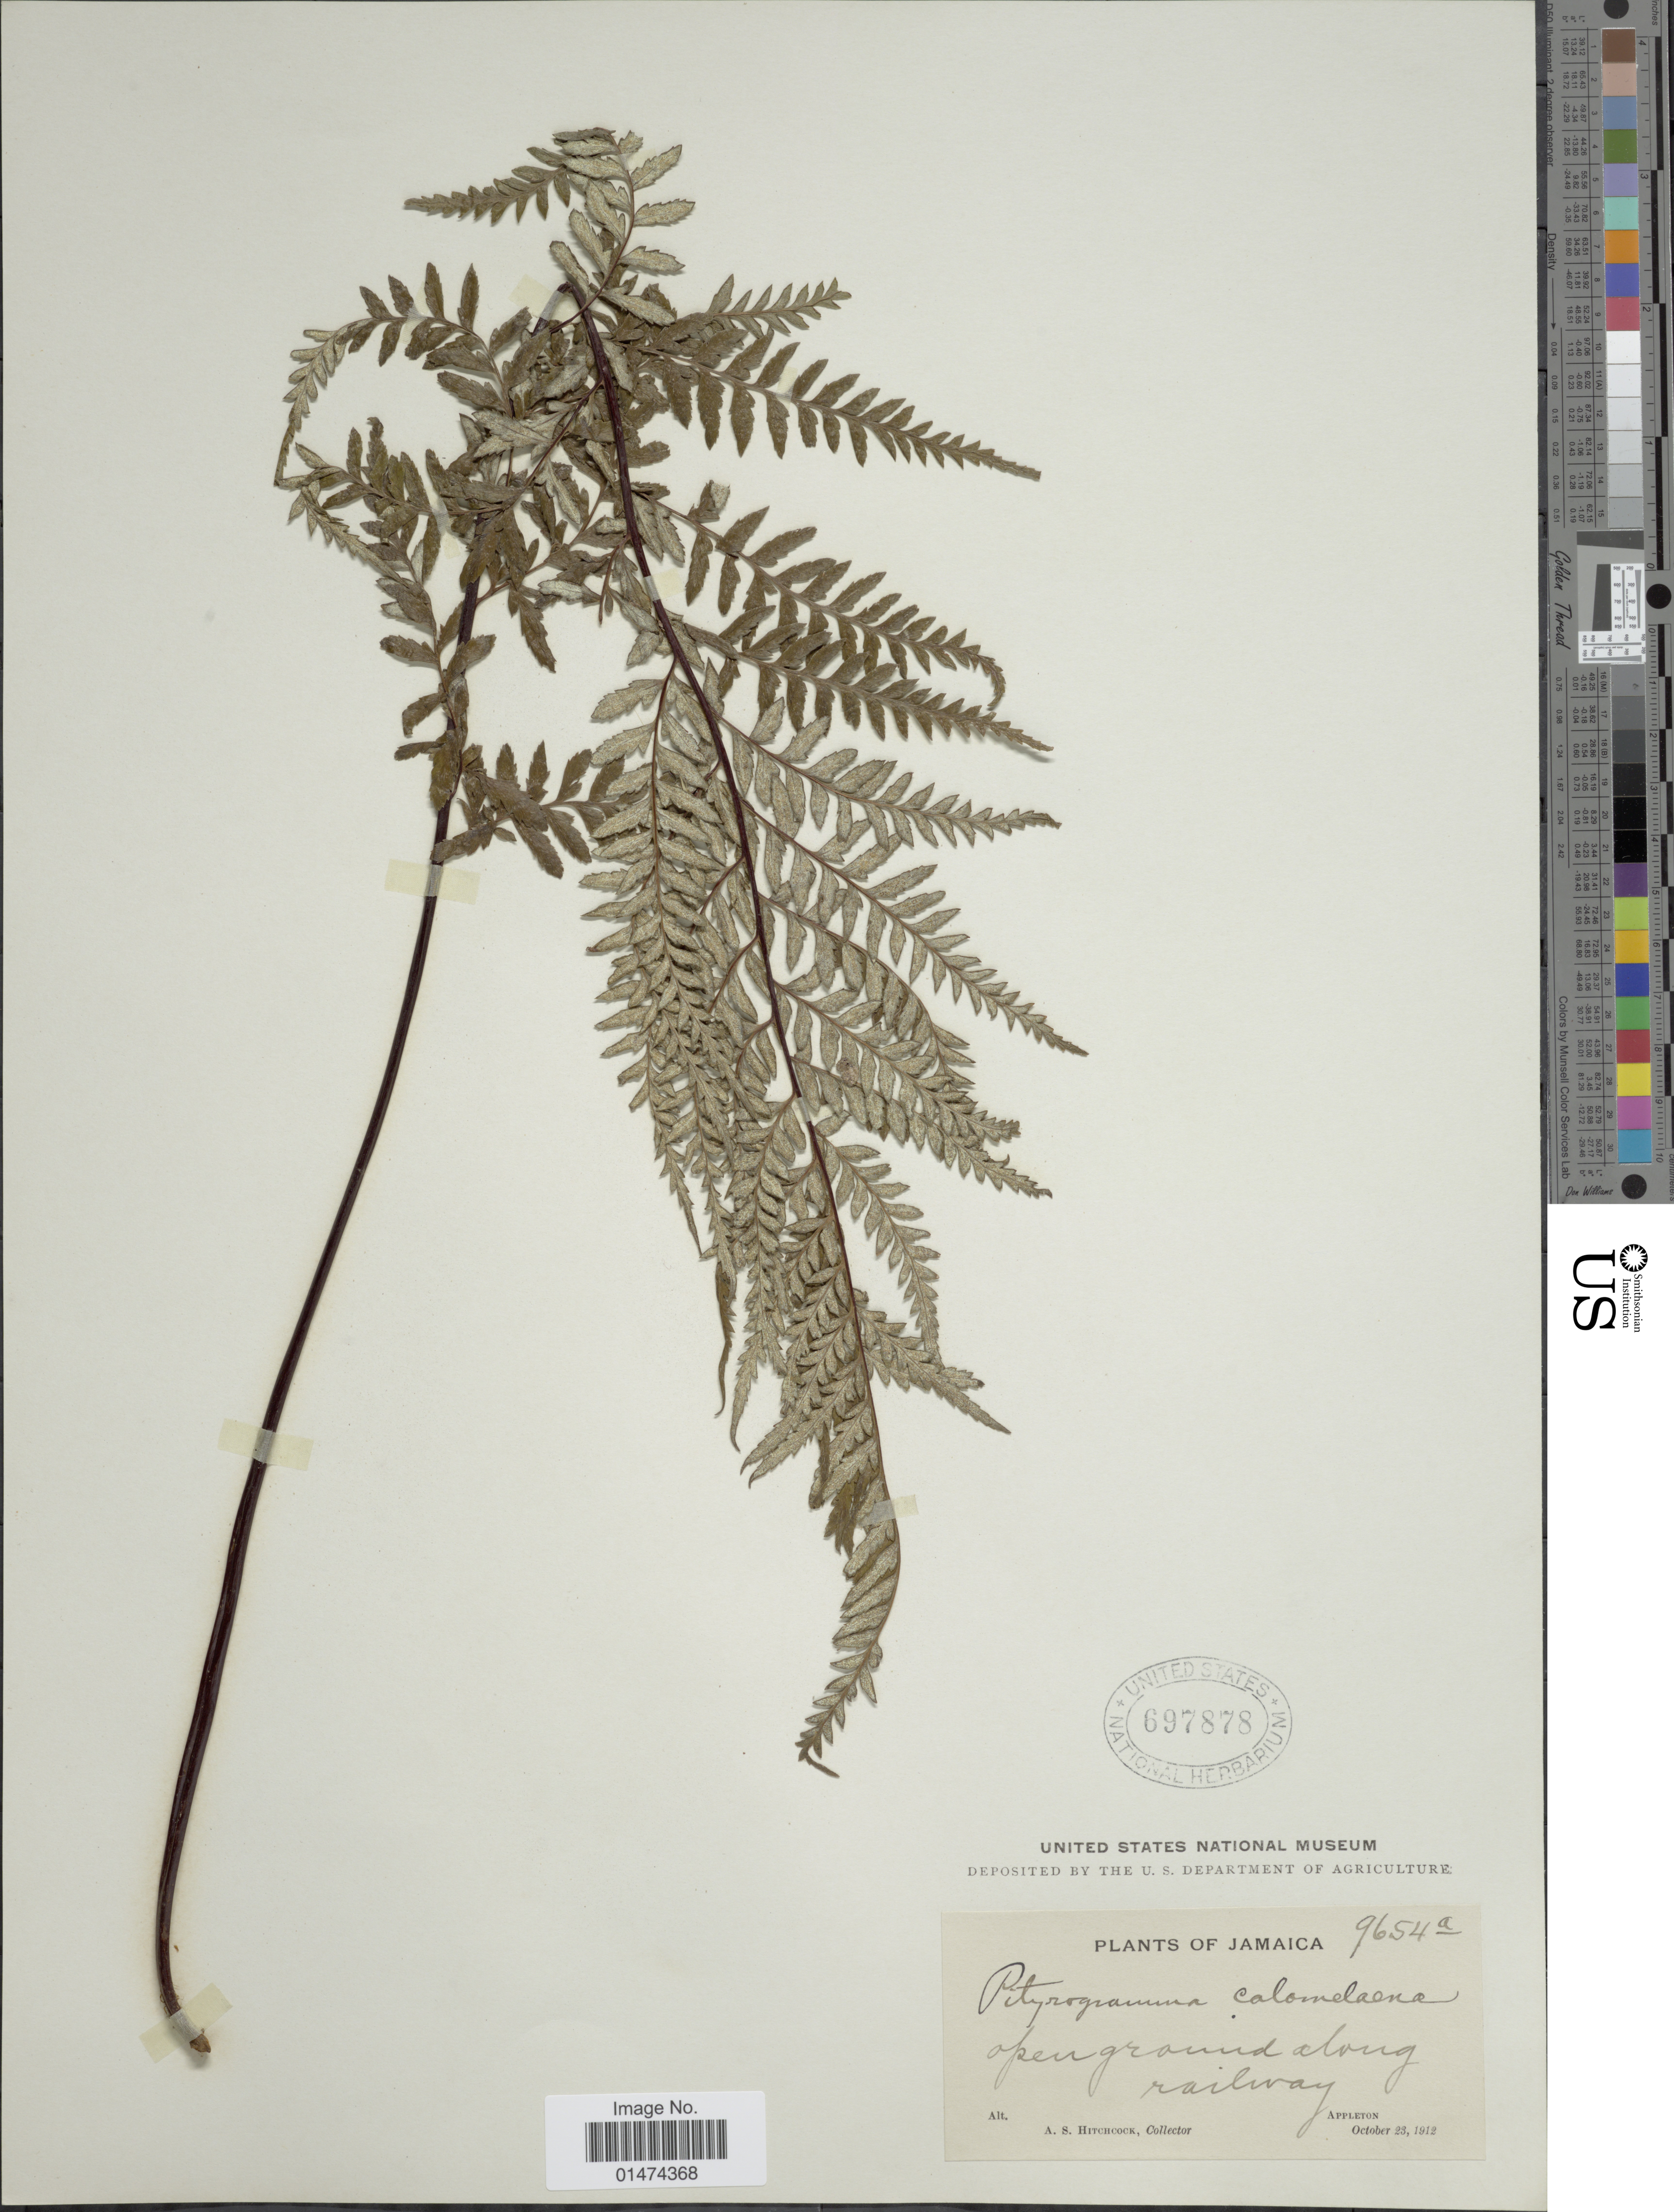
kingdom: Plantae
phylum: Tracheophyta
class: Polypodiopsida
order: Polypodiales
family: Pteridaceae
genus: Pityrogramma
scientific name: Pityrogramma calomelanos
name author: (L.) Link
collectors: A. S. Hitchcock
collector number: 9654a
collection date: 1912-10-23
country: Jamaica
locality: Appleton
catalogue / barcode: US 697878